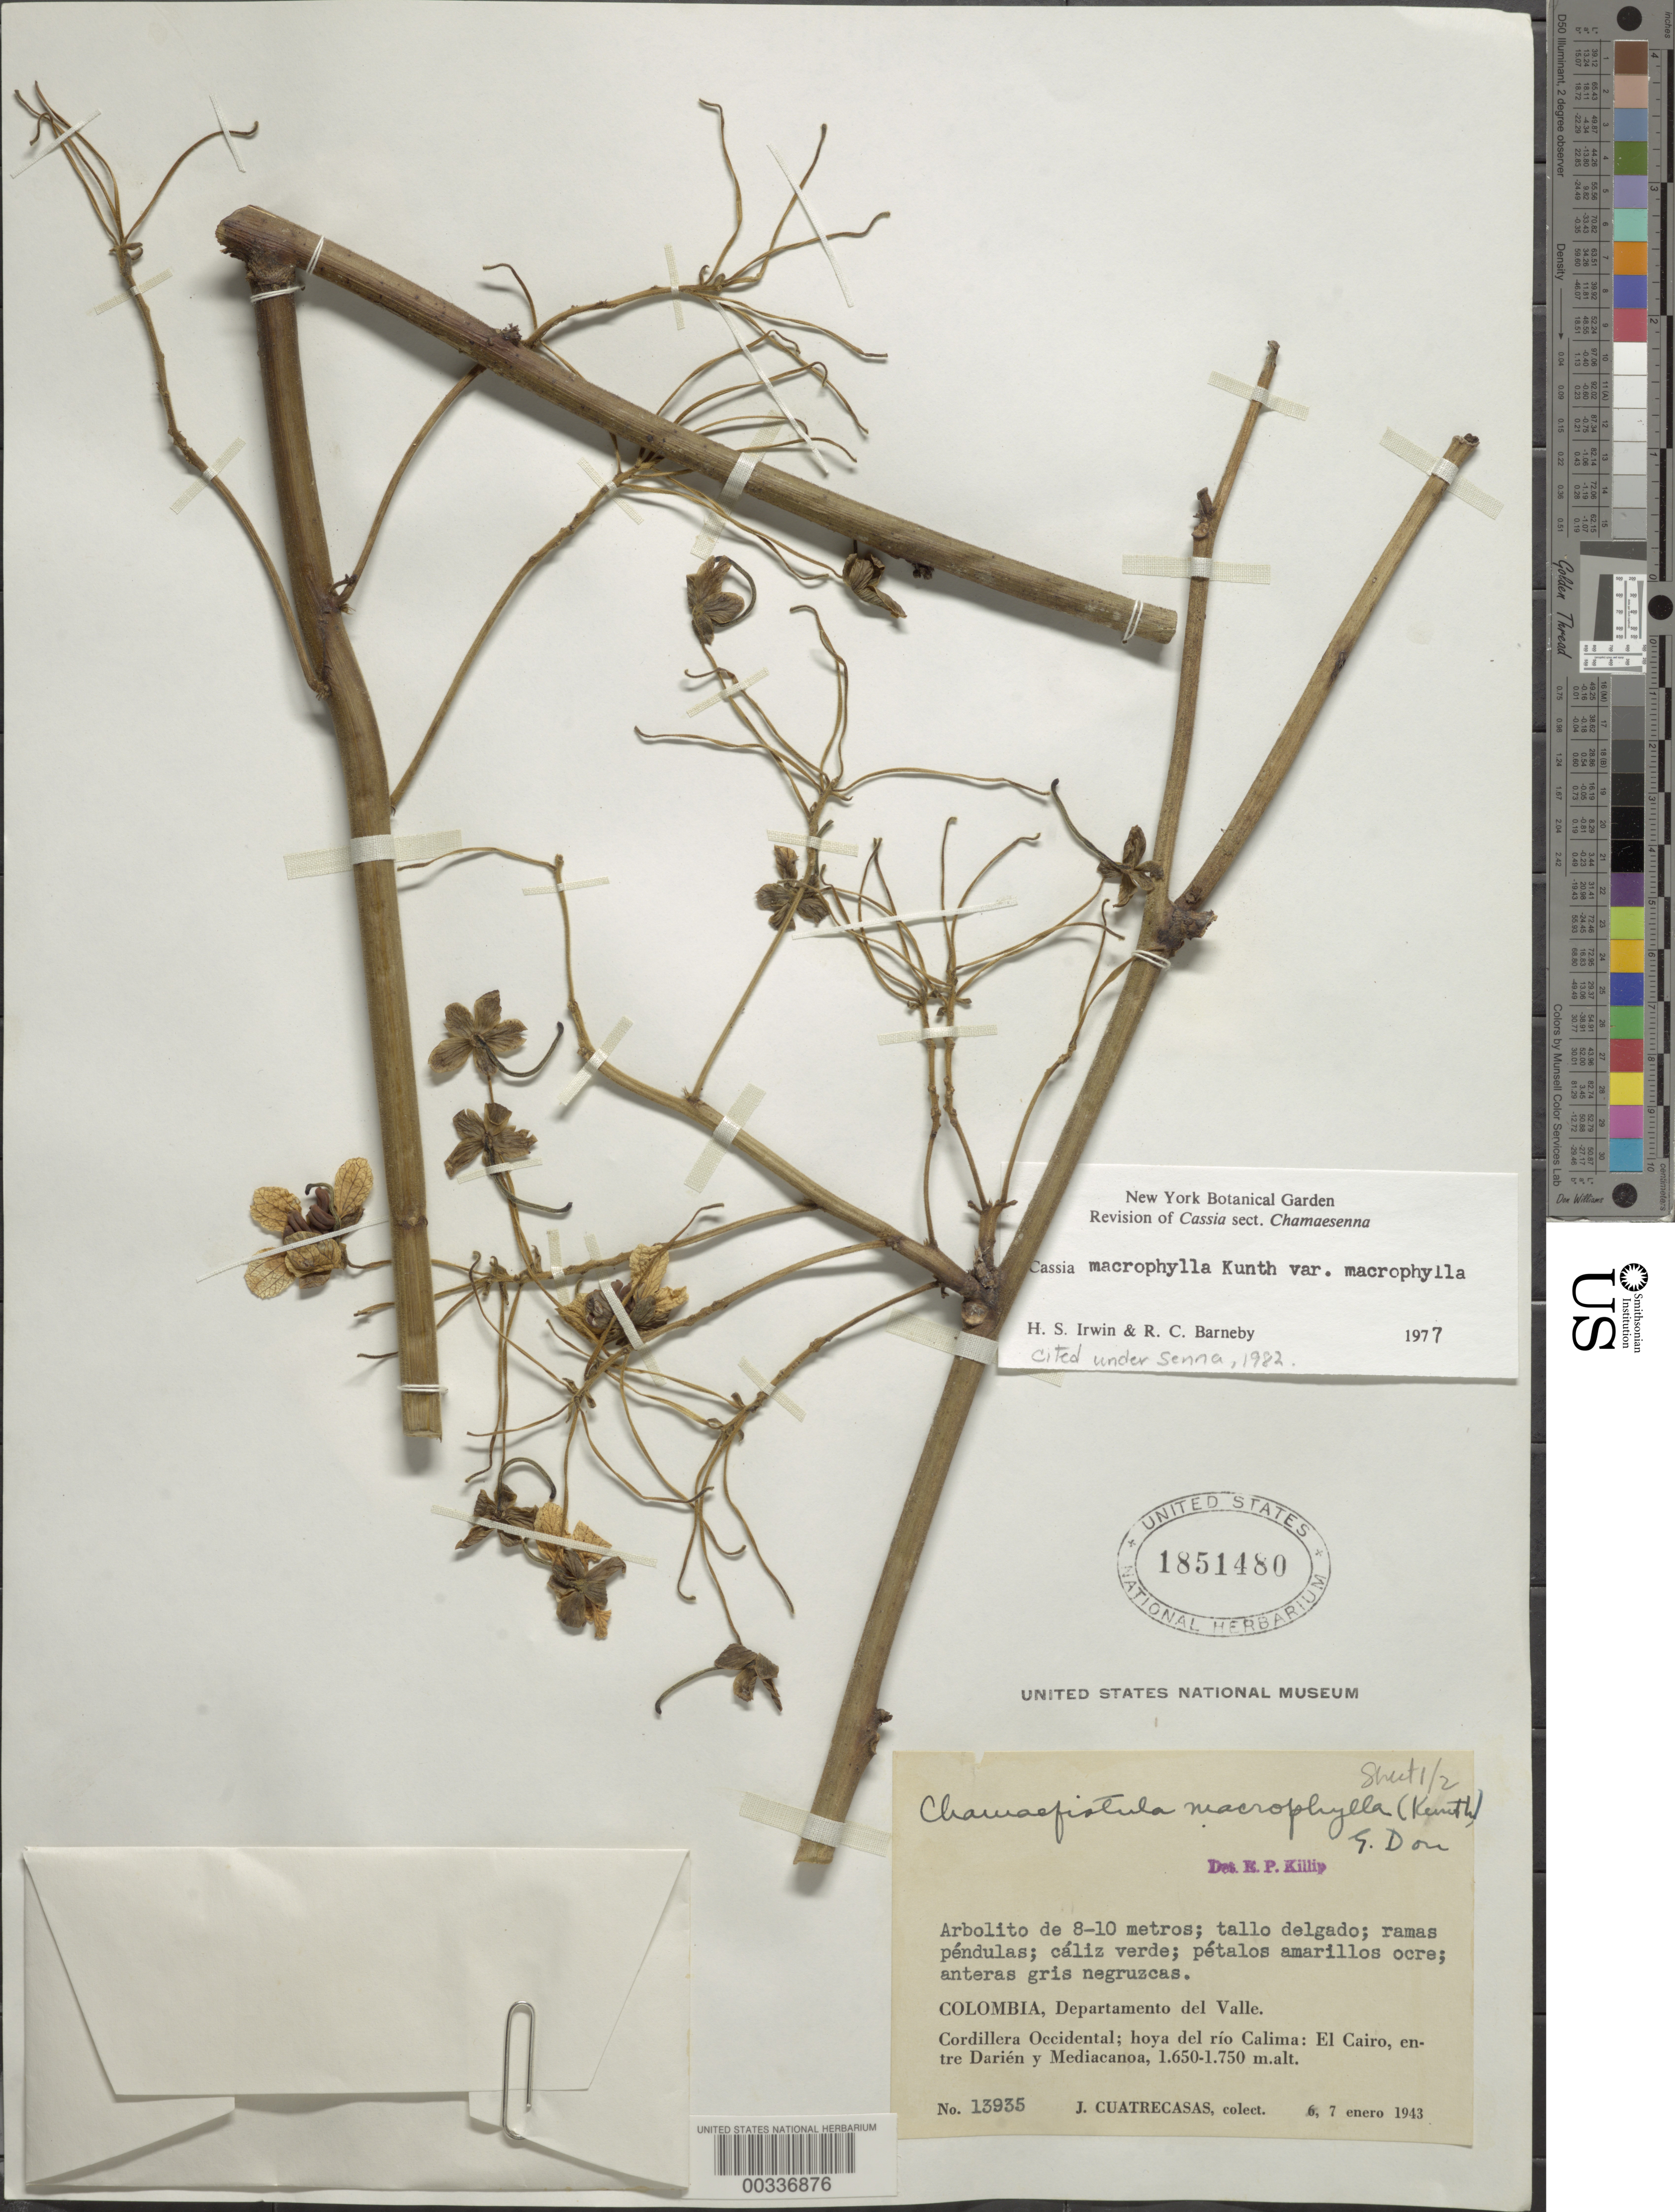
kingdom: Plantae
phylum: Tracheophyta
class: Magnoliopsida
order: Fabales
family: Fabaceae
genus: Senna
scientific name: Senna macrophylla var. macrophylla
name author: (Kunth) H.S. Irwin & Barneby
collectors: J. Cuatrecasas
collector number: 13935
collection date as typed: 07 Jan 1943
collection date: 1943-01-07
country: Colombia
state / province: Valle del Cauca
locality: Cordillera Occidental; Hoya del Rio Calima; el Cairo, between Darien and mediaCañoa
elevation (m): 1650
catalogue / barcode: US 1851480